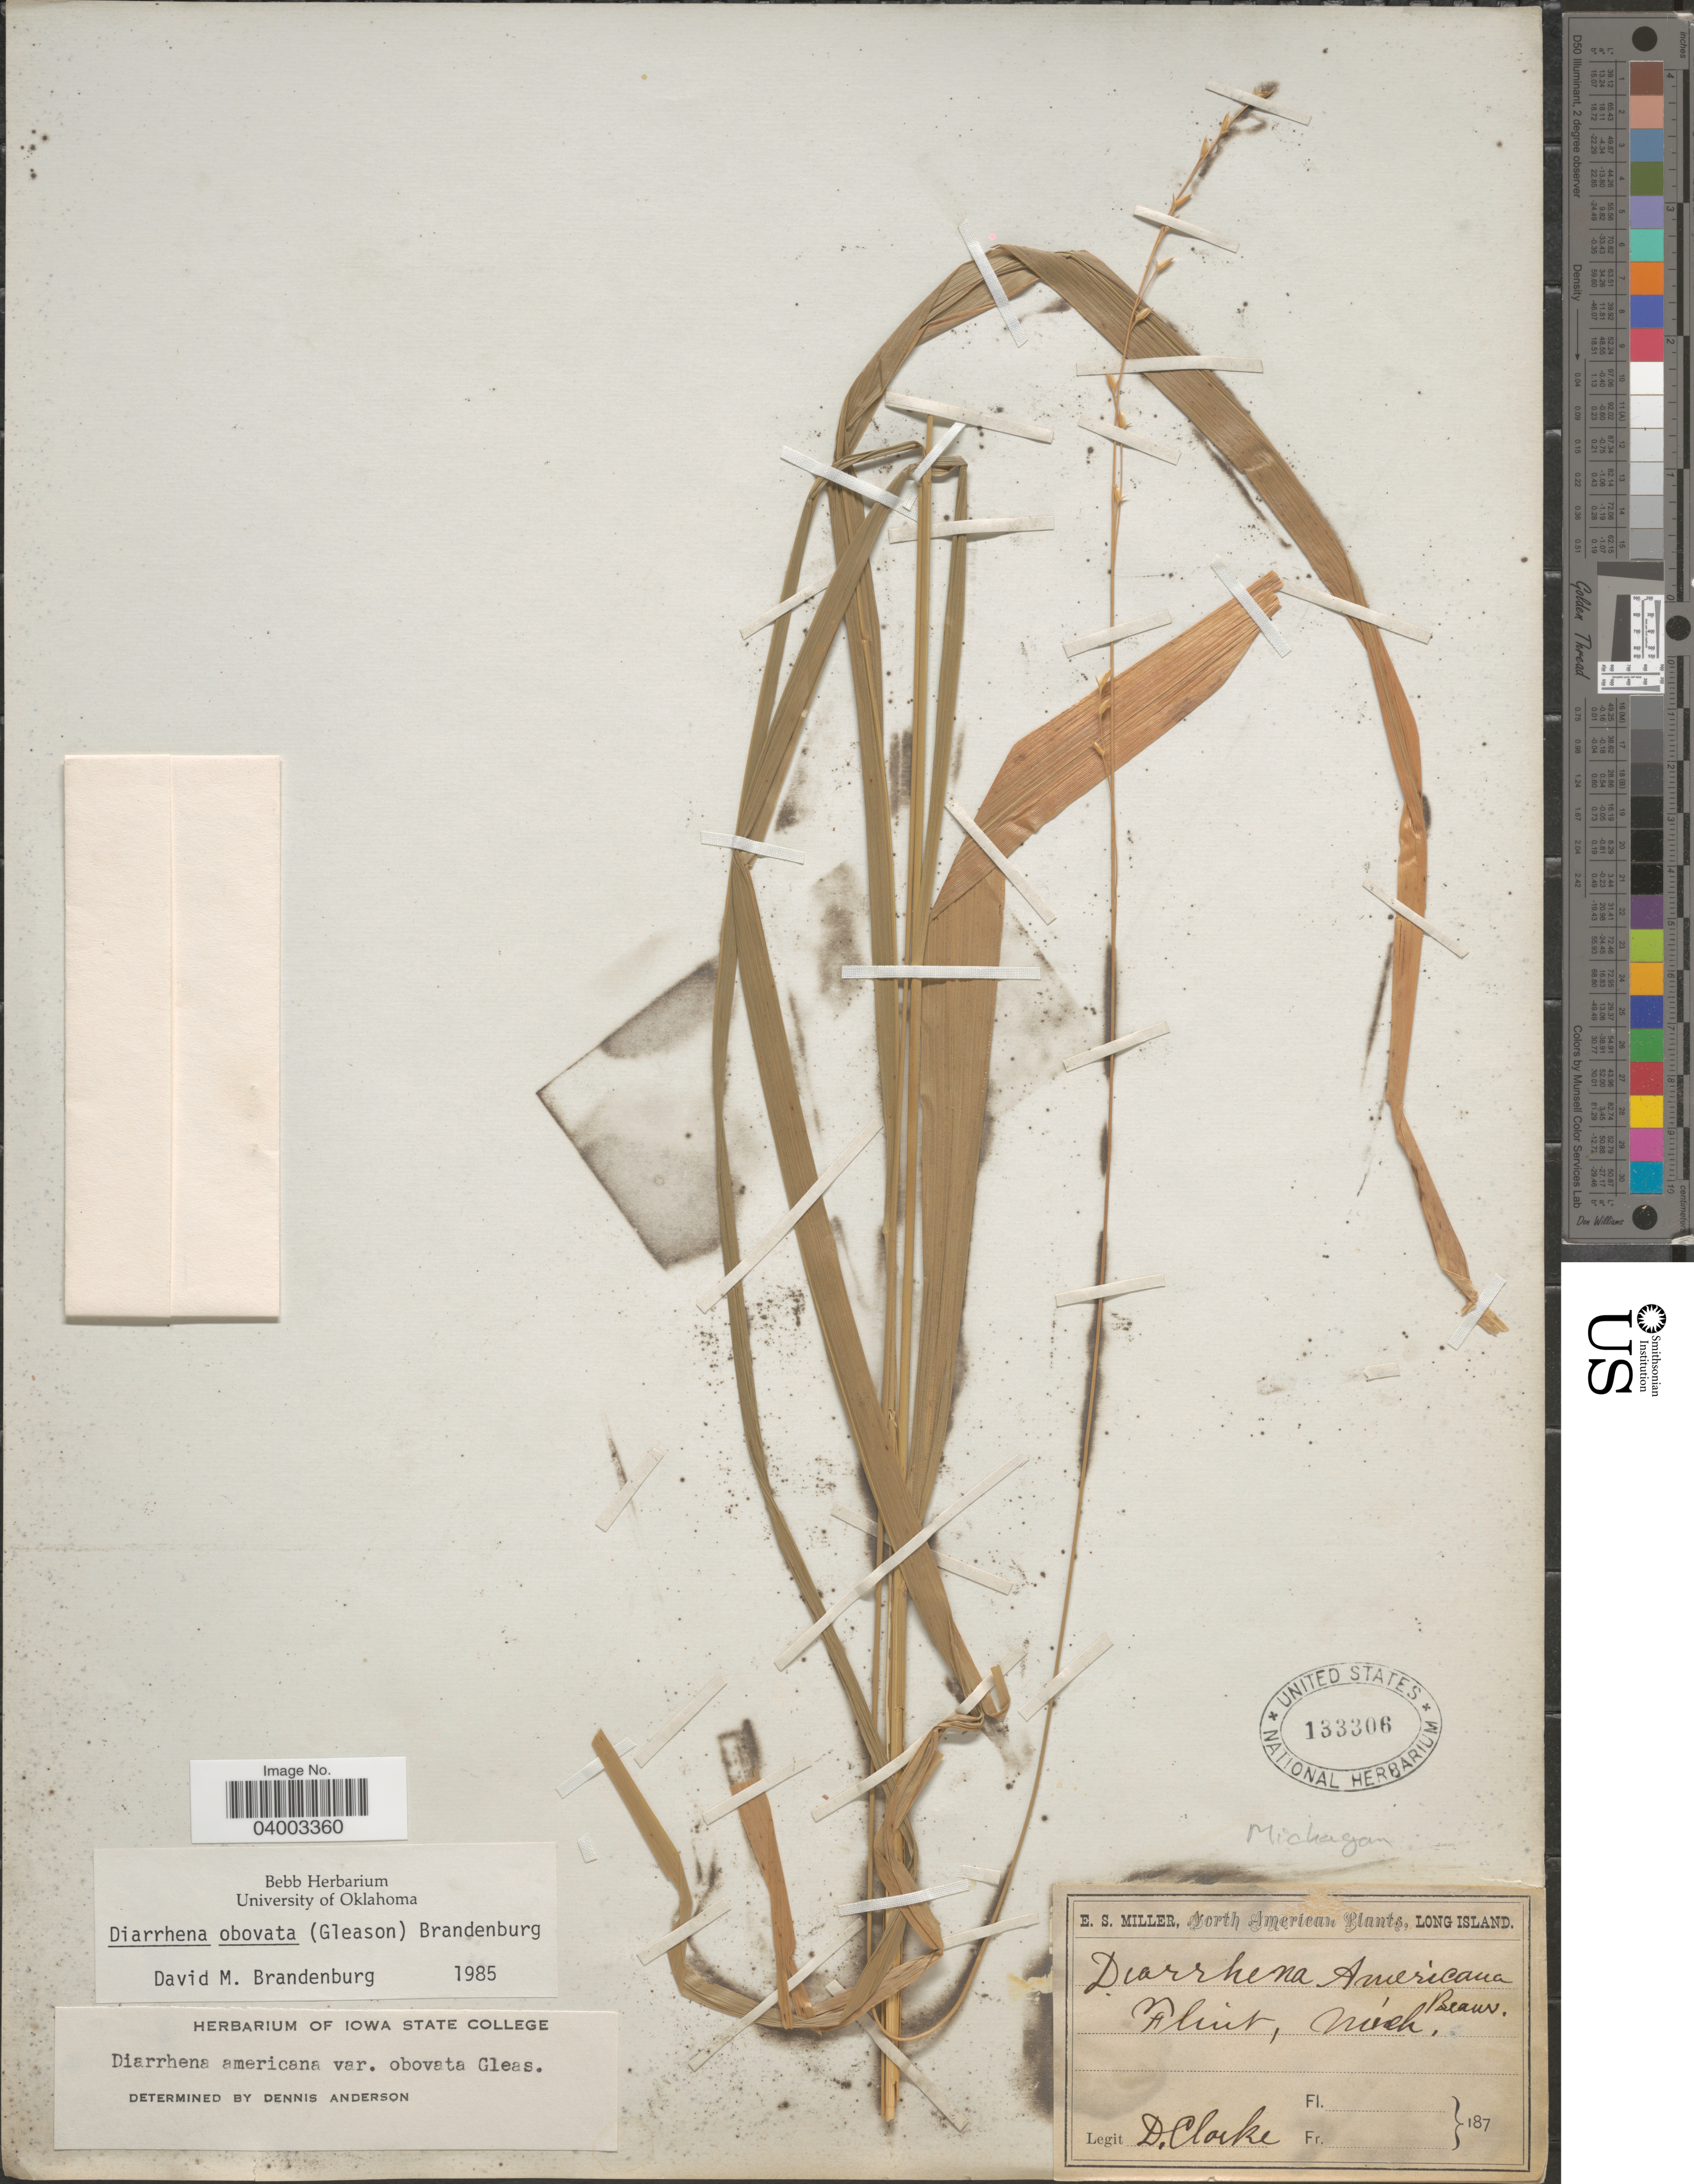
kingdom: Plantae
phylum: Tracheophyta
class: Liliopsida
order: Poales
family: Poaceae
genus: Diarrhena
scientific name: Diarrhena obovata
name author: (Gleason) Brandenburg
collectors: D. Clarke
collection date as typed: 187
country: United States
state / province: Michigan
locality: Flint.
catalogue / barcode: US 133306